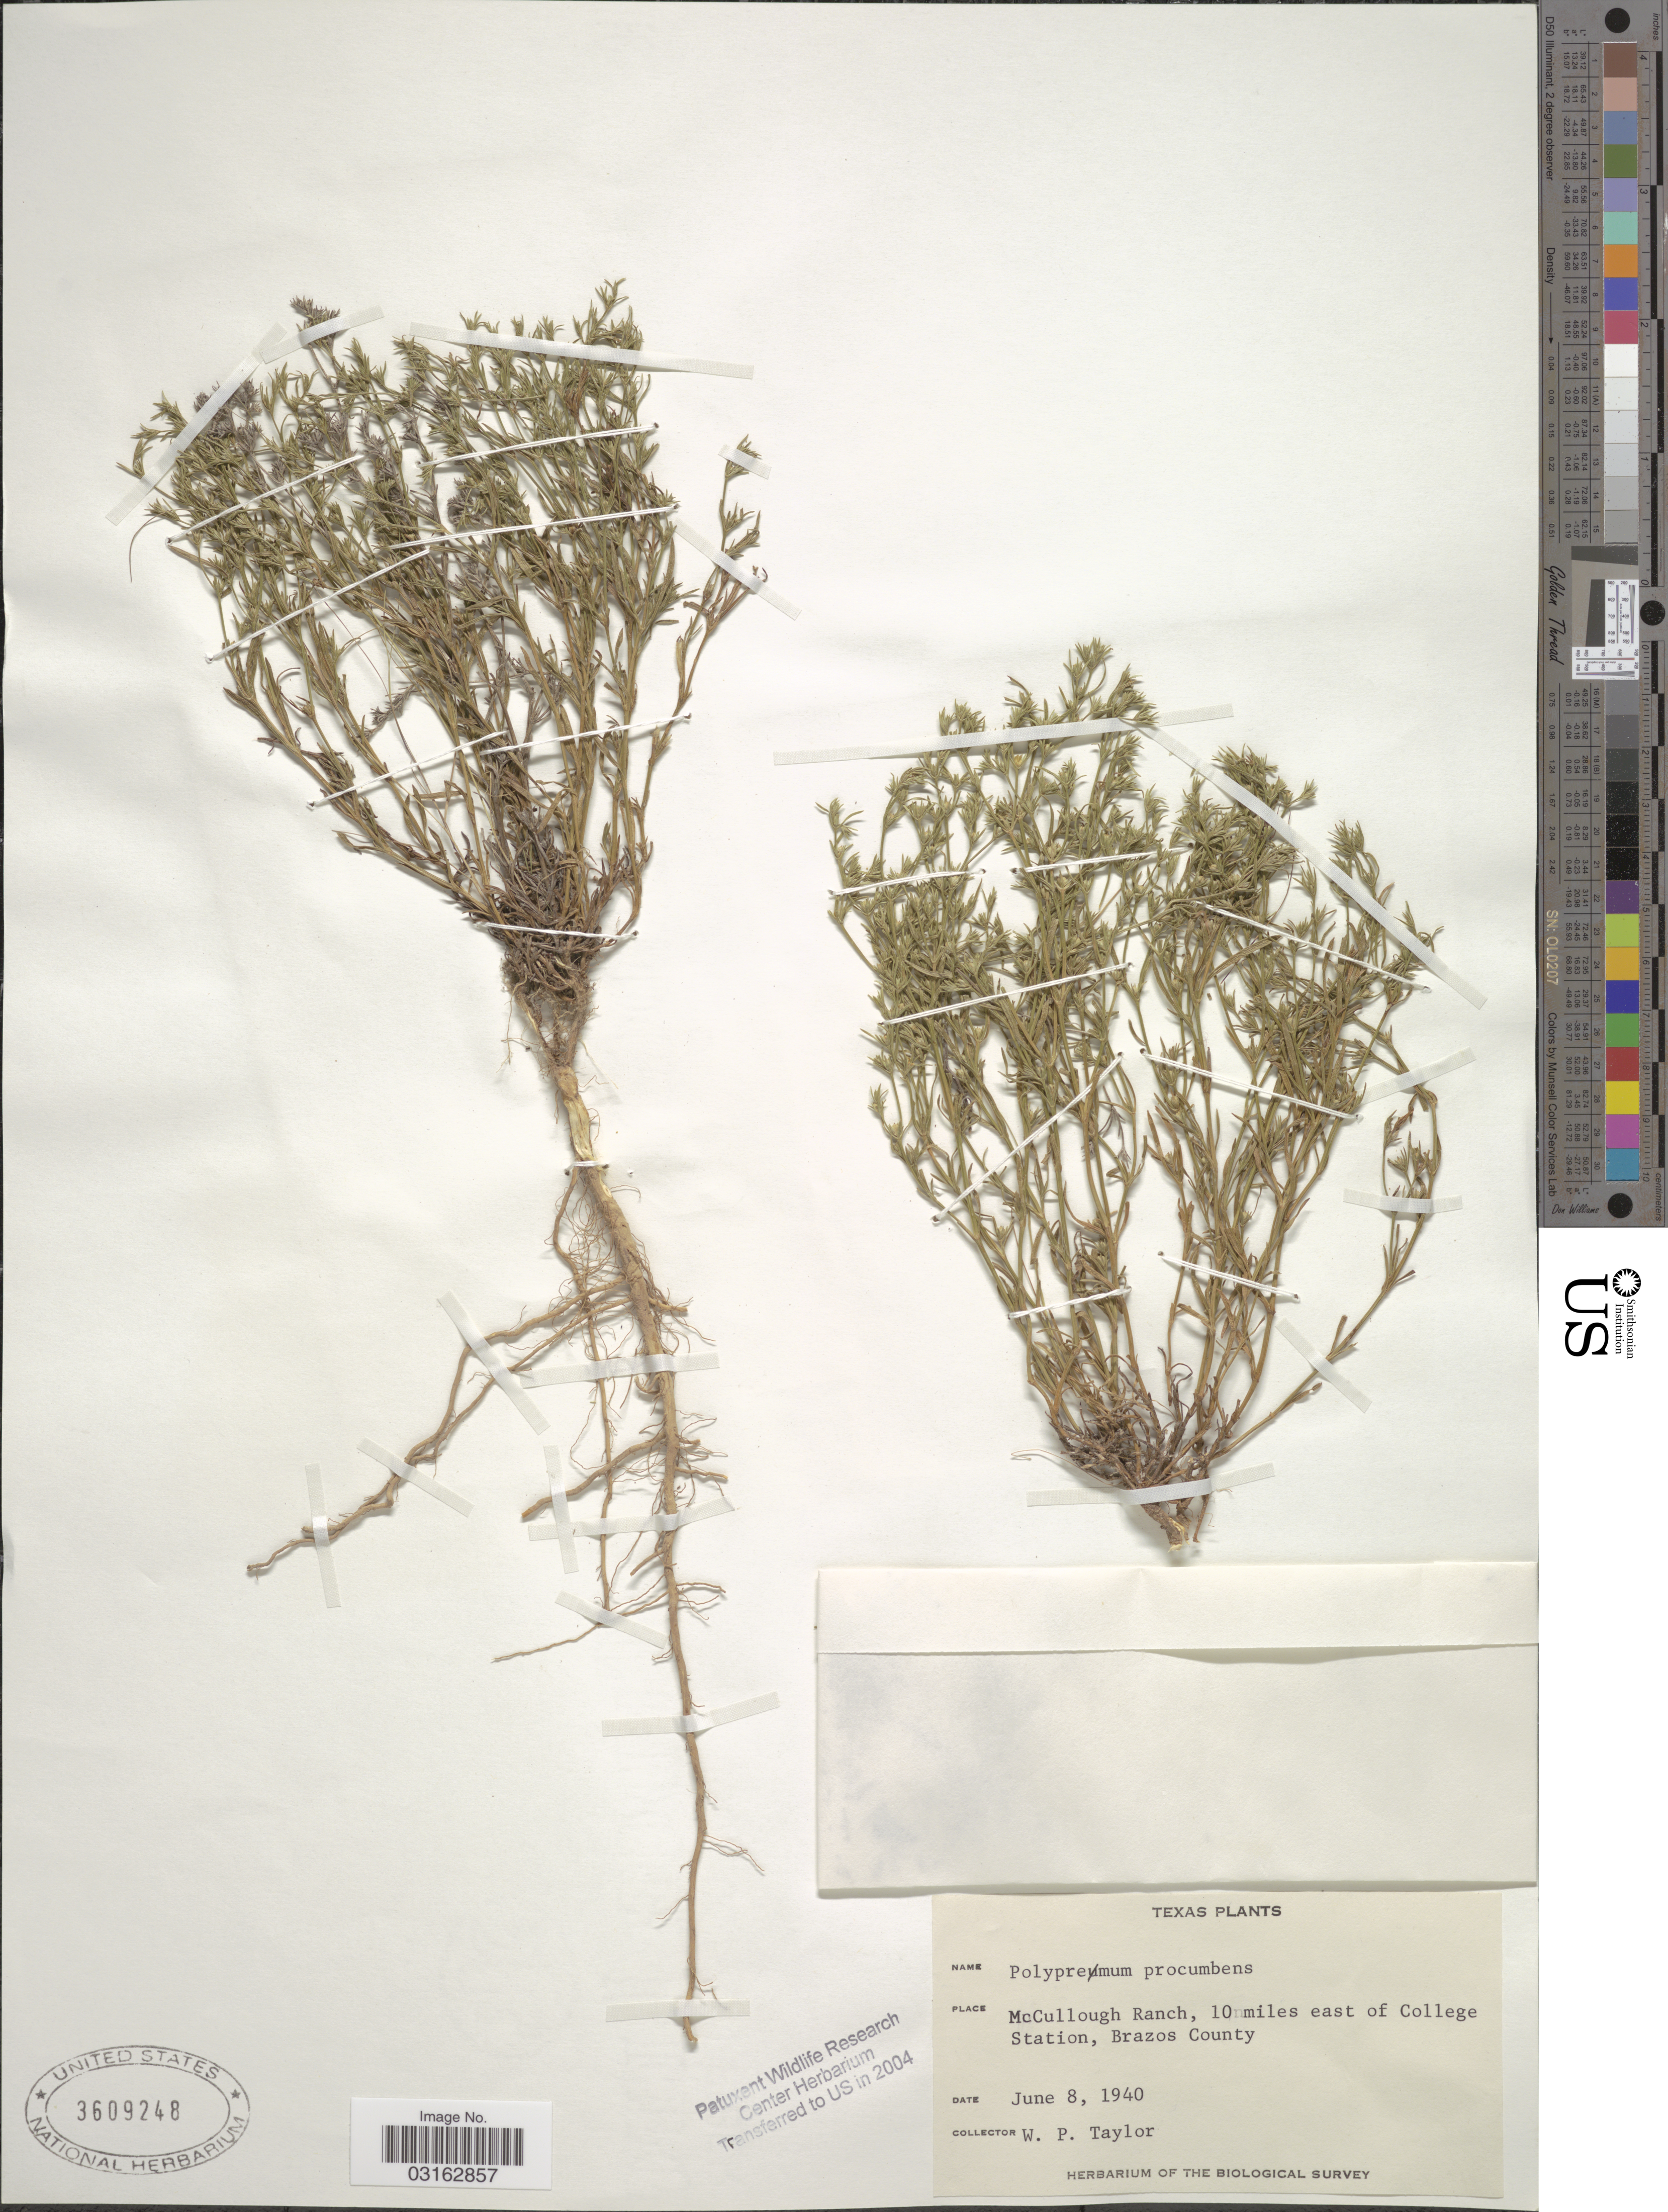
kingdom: Plantae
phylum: Tracheophyta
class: Magnoliopsida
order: Lamiales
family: Tetrachondraceae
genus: Polypremum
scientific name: Polypremum procumbens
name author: L.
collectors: W. P. Taylor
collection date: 1940-06-08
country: United States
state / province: Texas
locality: McCullough Ranch, 10 miles east of College Station, Brazos County.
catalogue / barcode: US 3609248